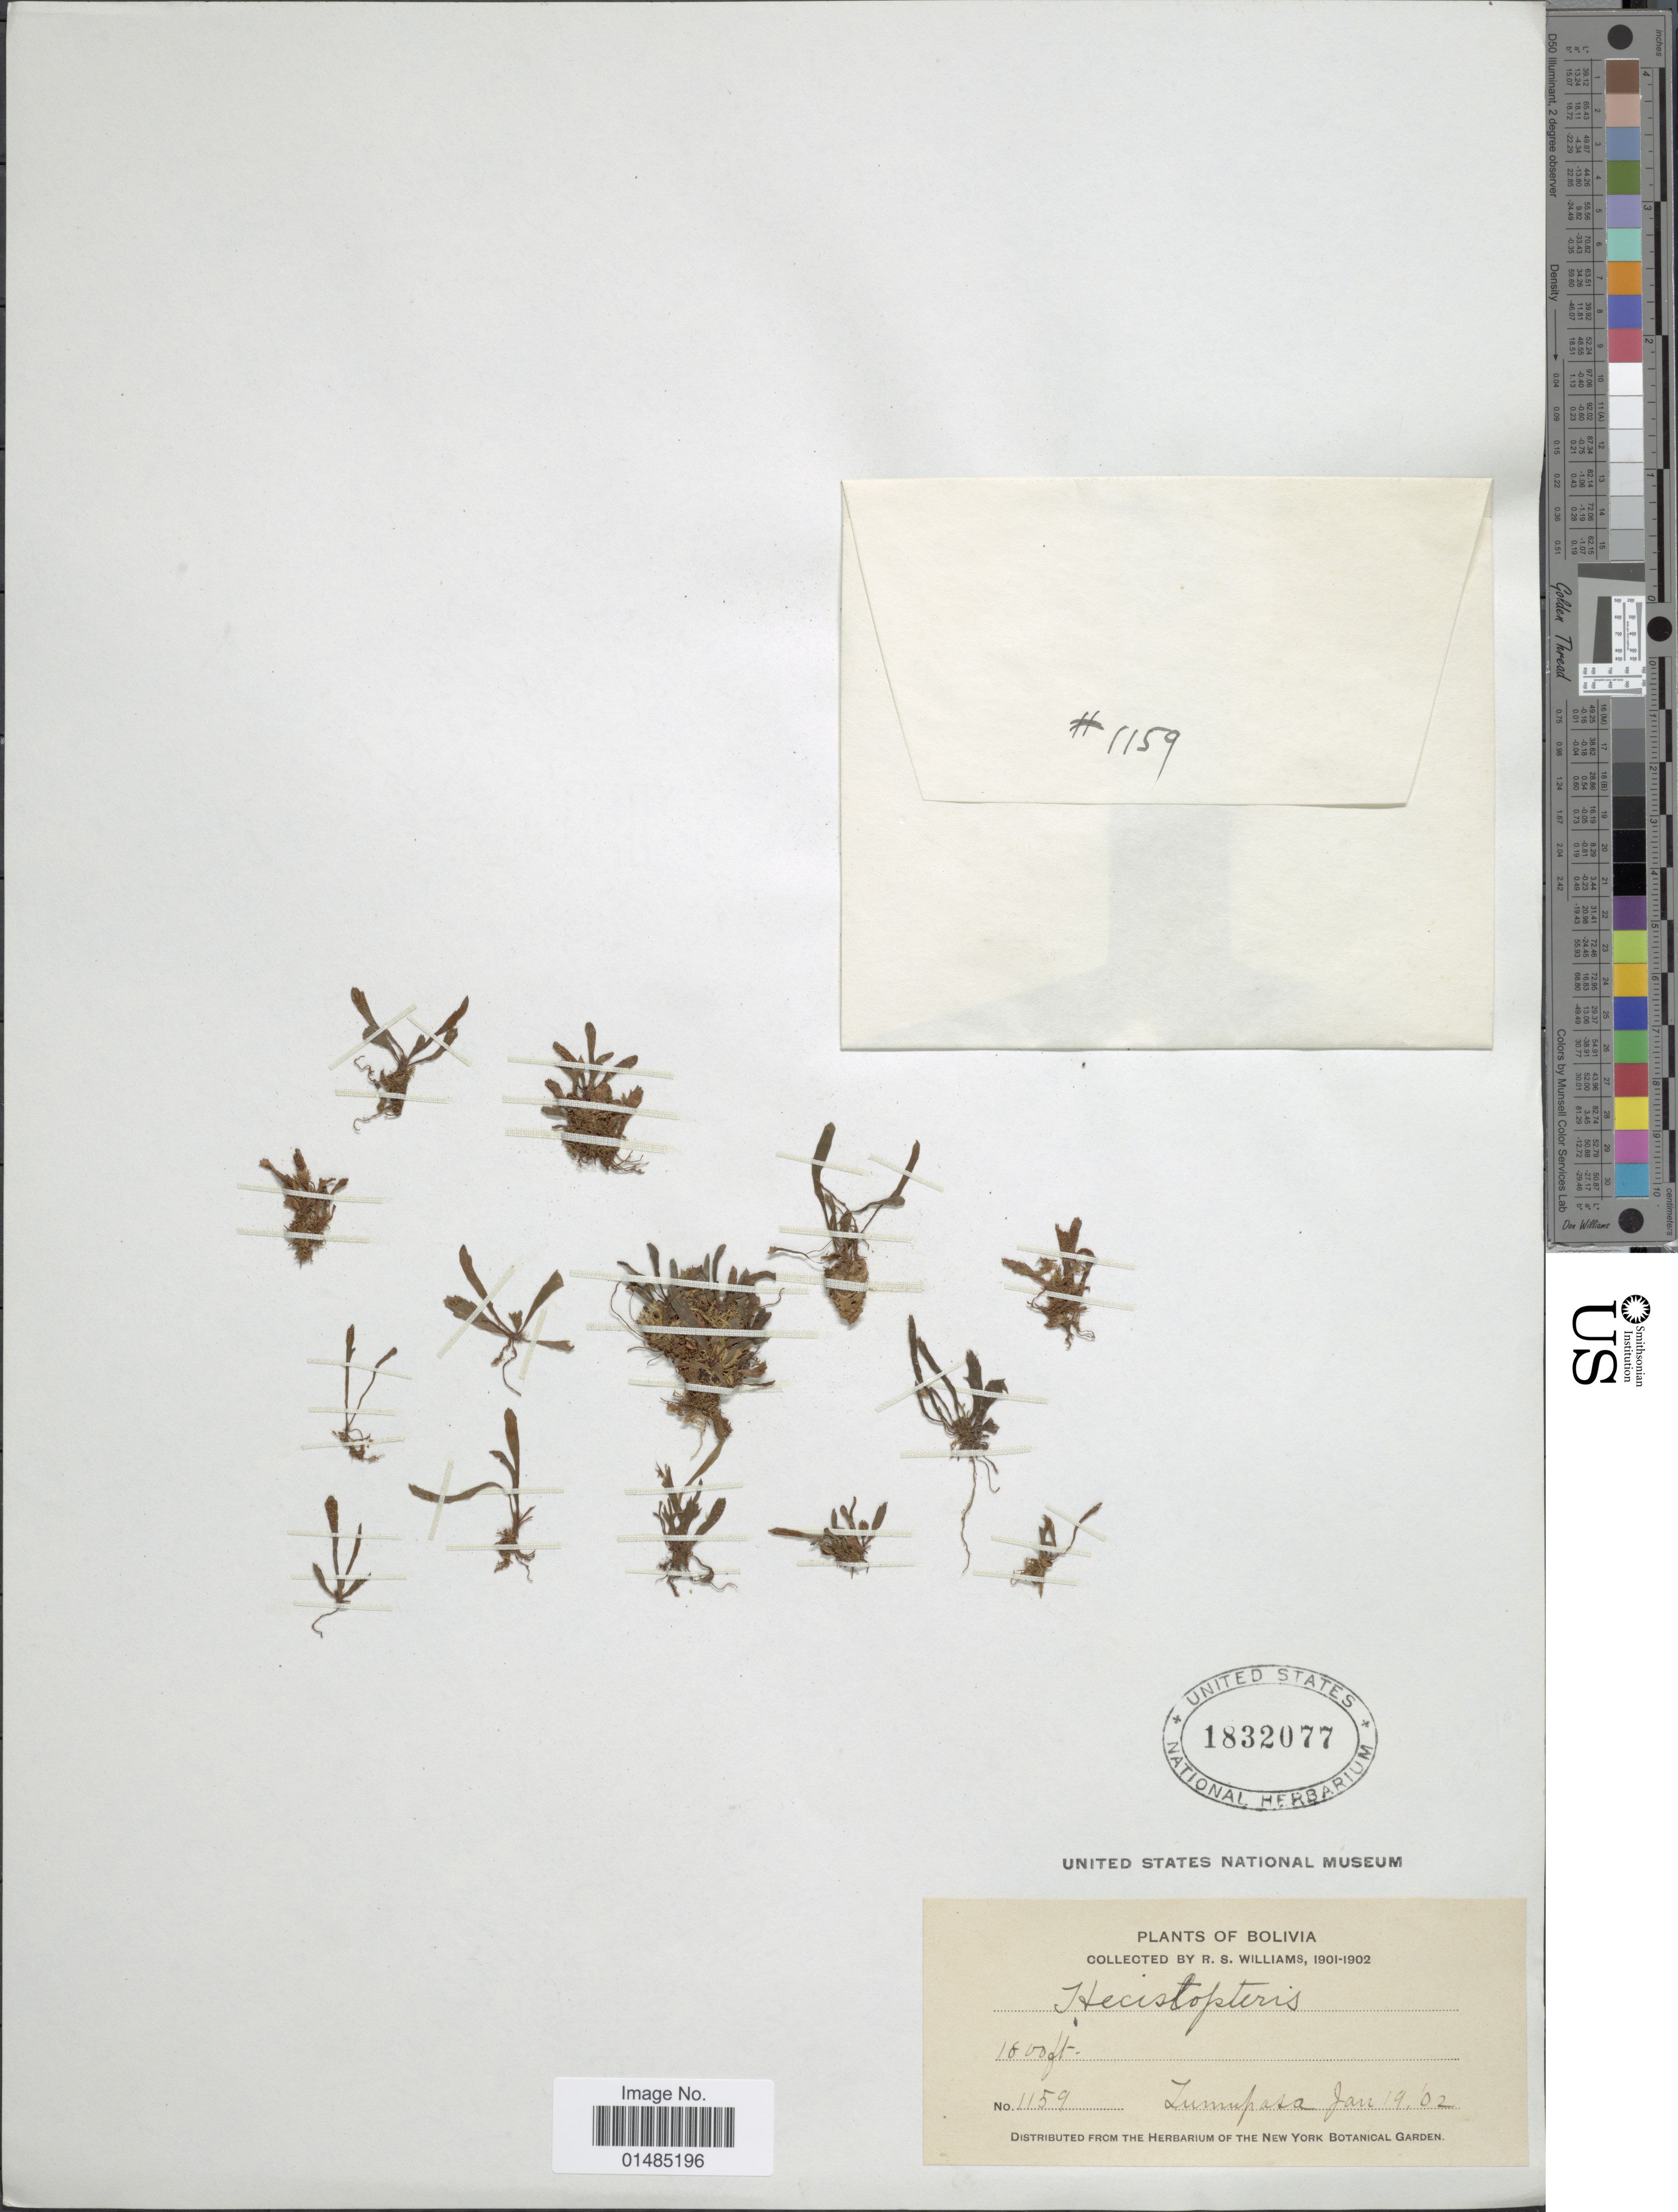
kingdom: Plantae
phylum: Tracheophyta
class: Polypodiopsida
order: Polypodiales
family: Pteridaceae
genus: Hecistopteris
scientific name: Hecistopteris pumila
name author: Christ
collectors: R. S. Williams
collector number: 1159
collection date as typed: Jan. 19, '02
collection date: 1902-01-19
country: Bolivia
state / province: La Paz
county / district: Iturralde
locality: Tumupasa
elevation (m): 549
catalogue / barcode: US 1832077